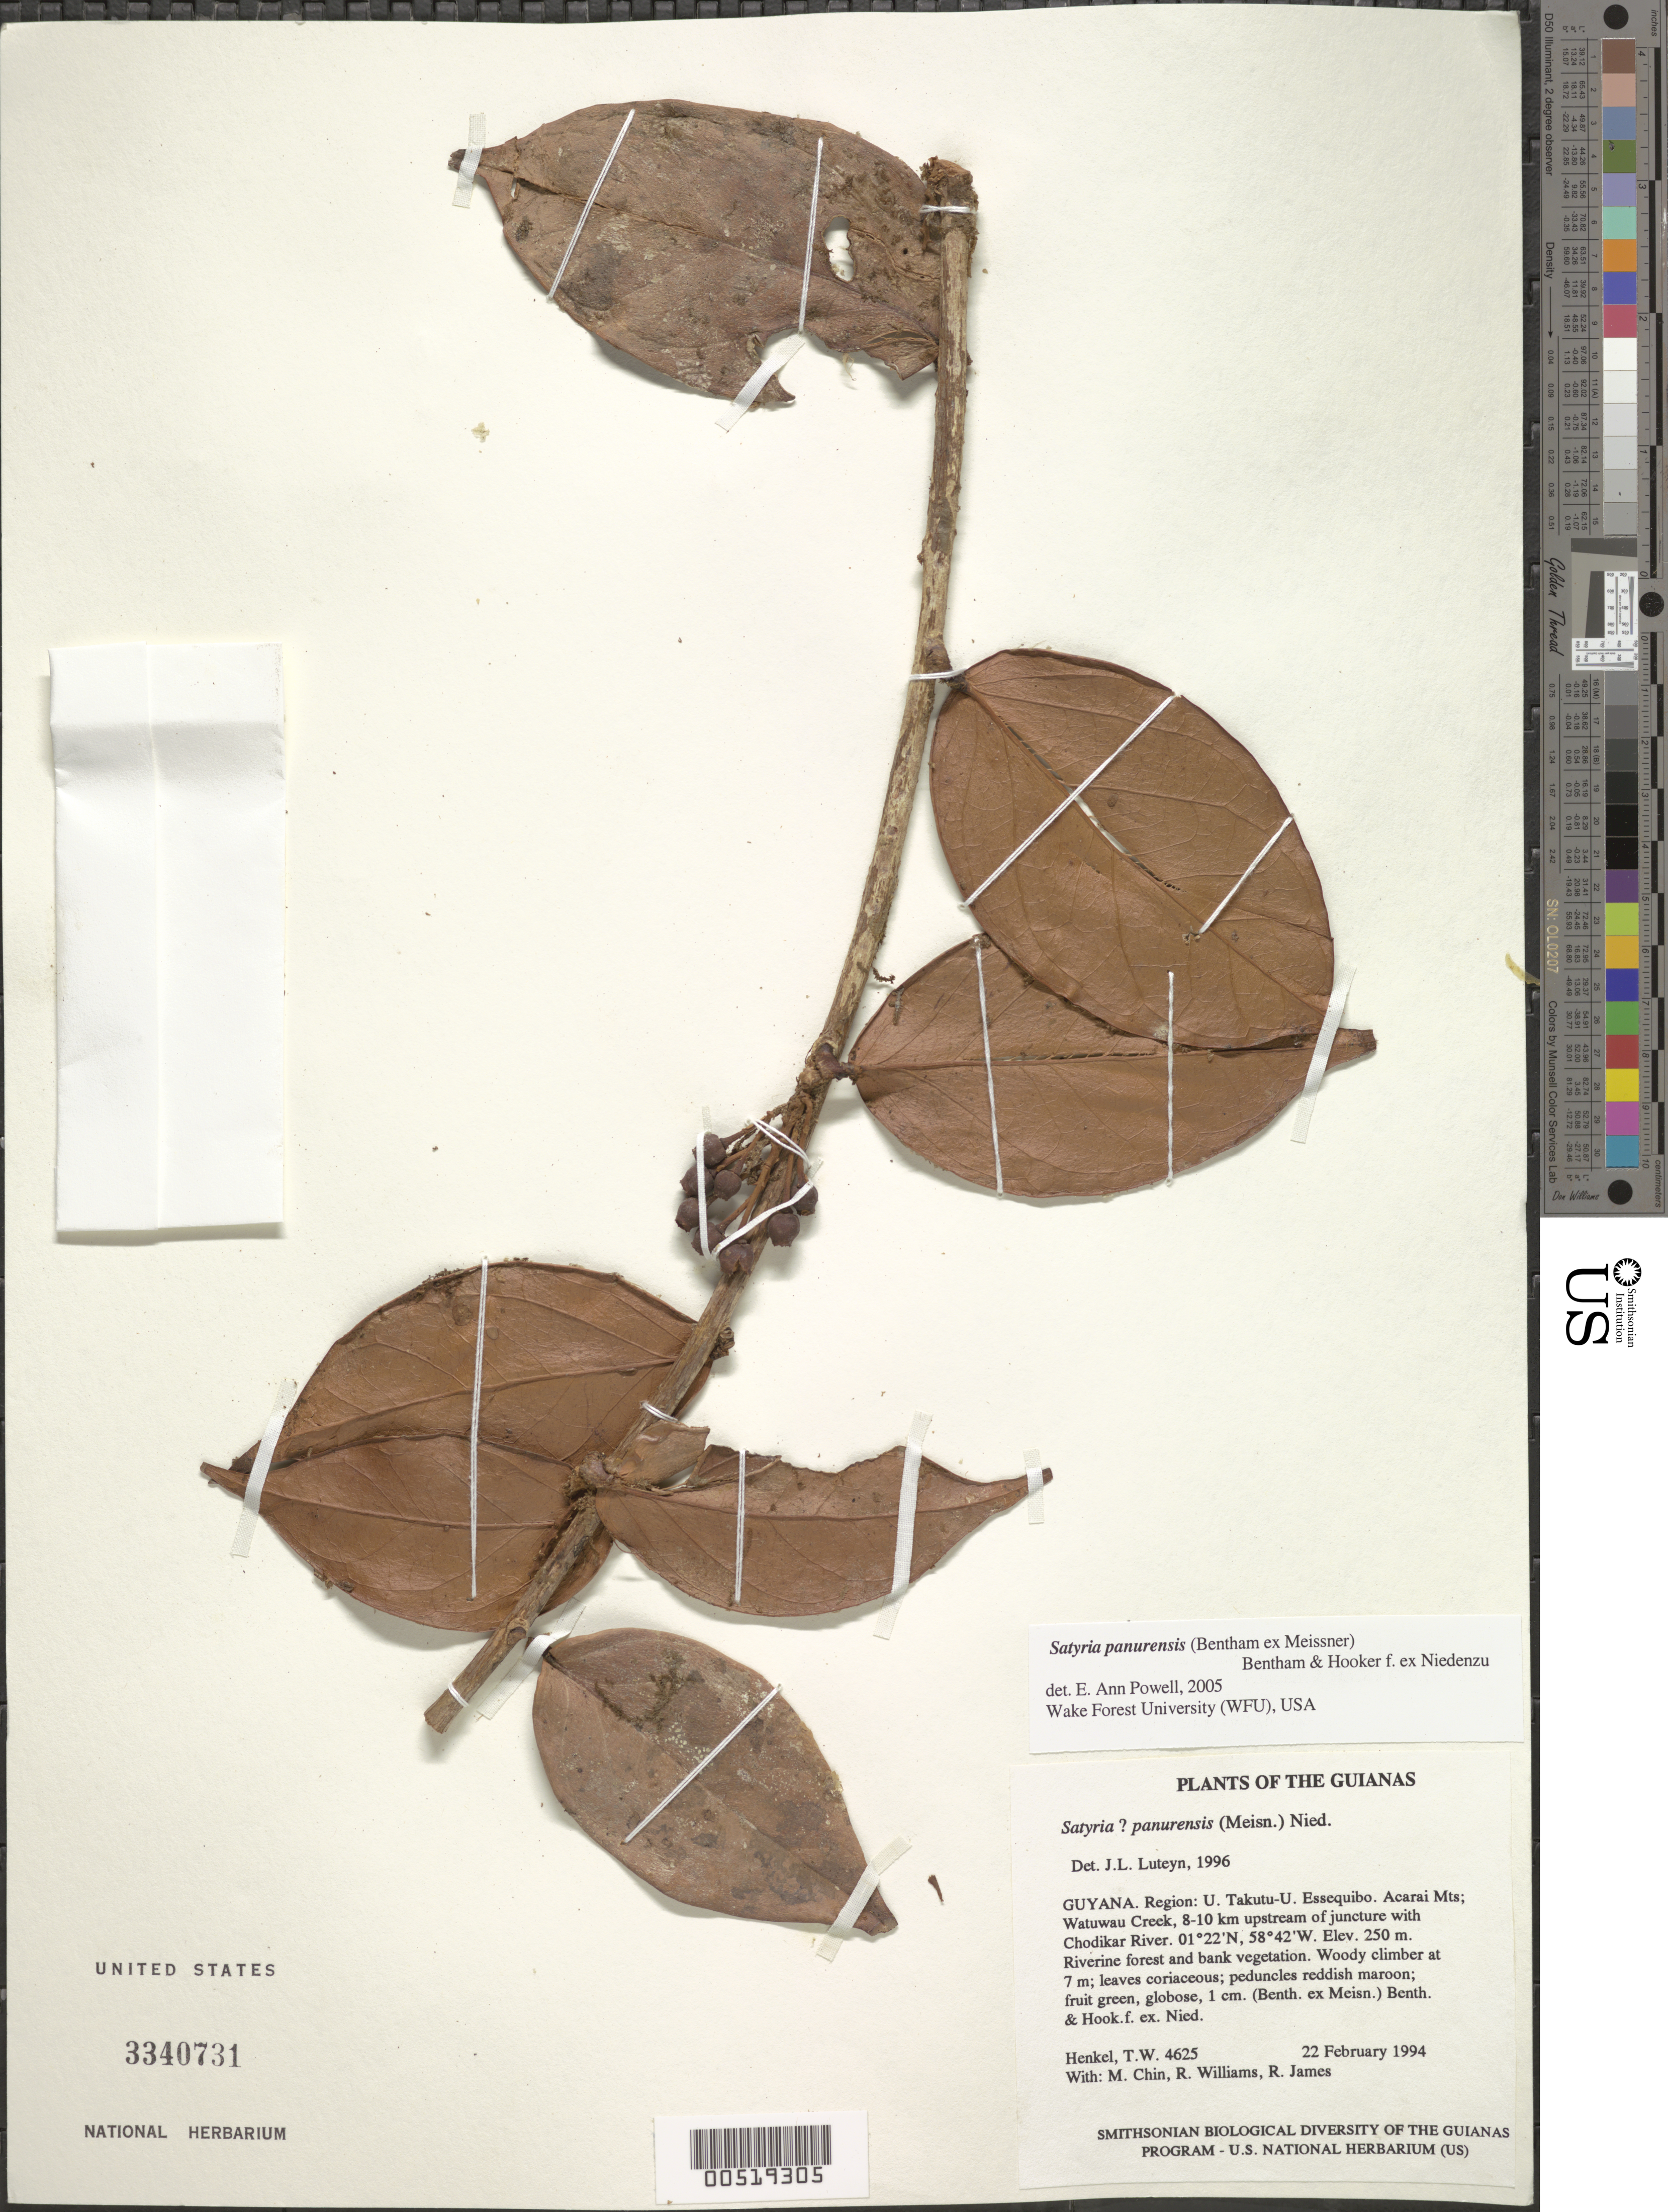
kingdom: Plantae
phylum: Tracheophyta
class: Magnoliopsida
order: Ericales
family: Ericaceae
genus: Satyria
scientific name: Satyria panurensis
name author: (Benth. ex Meisn.) Benth. & Hook. f. ex Nied.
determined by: Luteyn, J. L.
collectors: T. Henkel, M. Chin, R. Williams & R. James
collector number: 4625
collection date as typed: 22 February 1994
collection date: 1994-02-22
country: Guyana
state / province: U. Takutu-U. Essequibo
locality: Acarai Mts; Watuwau Creek, 8-10 km upstream of juncture with Chodikar River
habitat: Riverine forest and bank vegetation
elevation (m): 250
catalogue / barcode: US 3340731